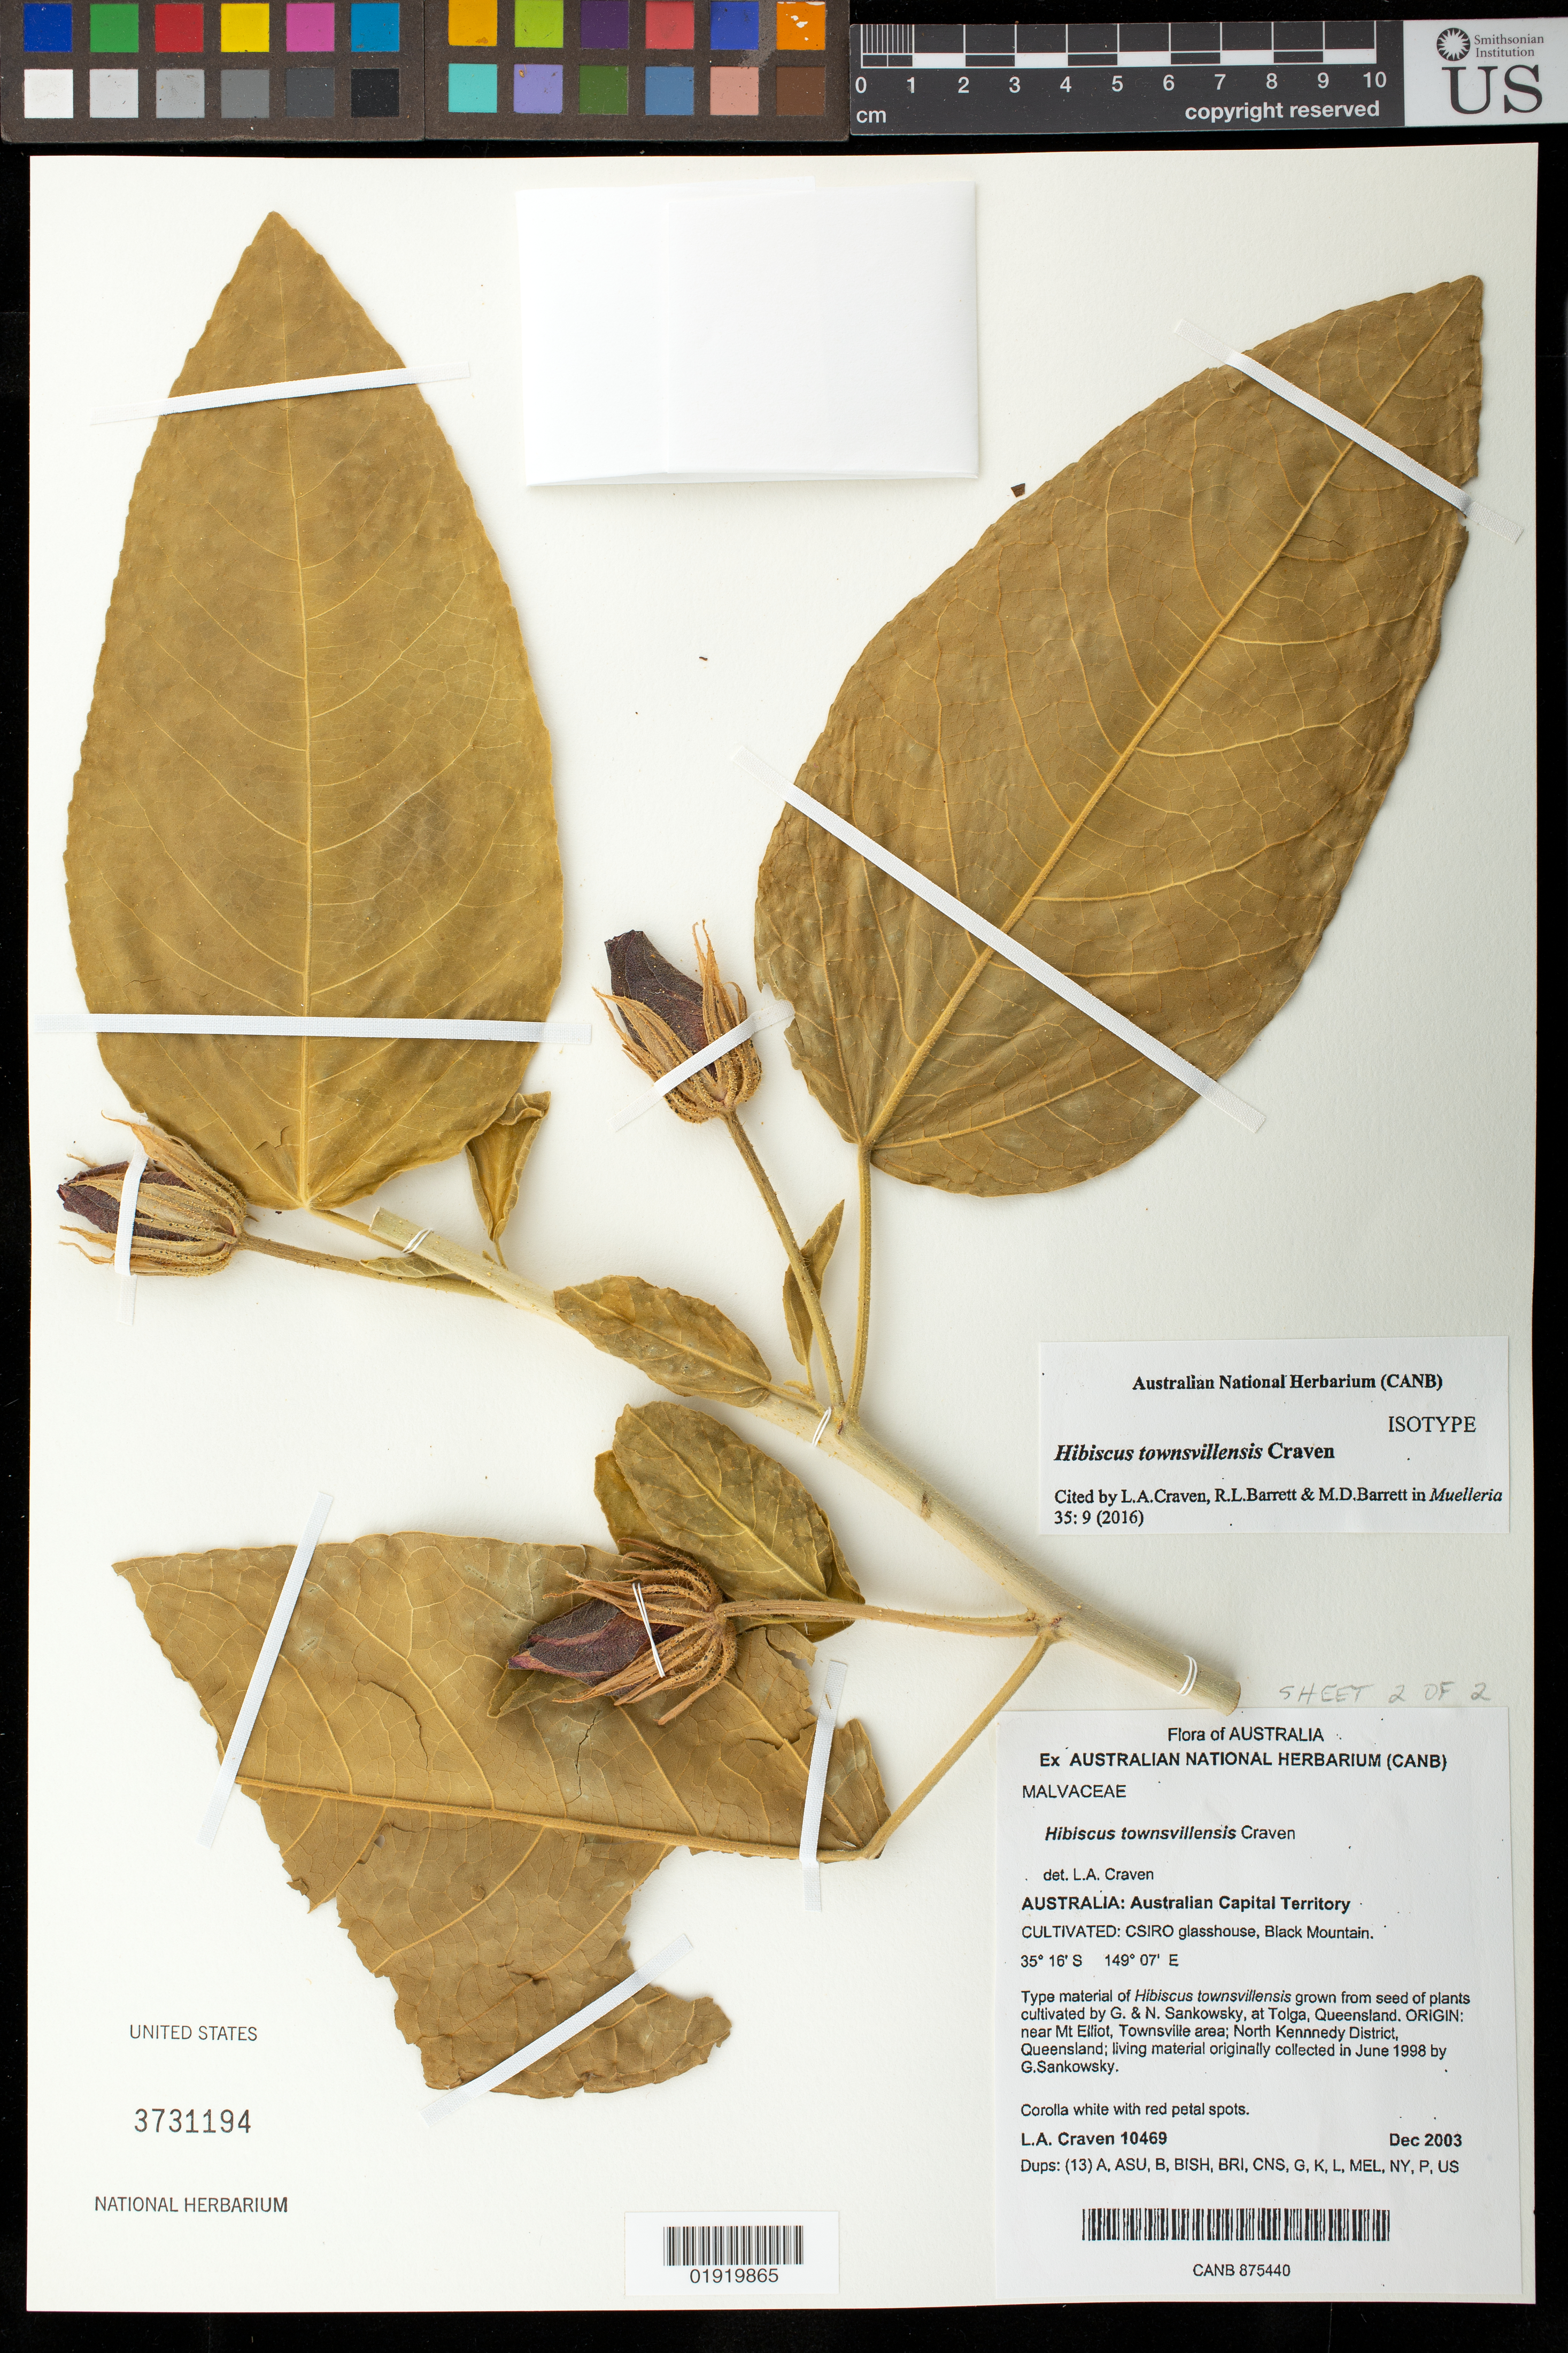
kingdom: Plantae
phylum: Tracheophyta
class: Magnoliopsida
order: Malvales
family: Malvaceae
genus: Hibiscus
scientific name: Hibiscus townsvillensis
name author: Craven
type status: Isotype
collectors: L. A. Craven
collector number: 10469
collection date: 2003-12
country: Australia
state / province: Australian Capital Territory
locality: Cultivated: CSIRO glasshouse, Black Mountain. Grown from seed of plants cultivated by G. & N. Sankowsky, at Tolga, Queensland. Origin: near Mt. Elliot, Townsville area; North Kennedy District, Queensland; living material originally collected in June 1998 by GJ. Sankowsky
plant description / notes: Cultivated: CSIRO glasshouse, Black Mountain. Grown from seed of plants cultivated by G. & N. Sankowsky, at Tolga, Queensland. Origin: near Mt. Elliot, Townsville area; North Kennedy District, Queensland; living material originally collected in June 1998 by GJ. Sankowsky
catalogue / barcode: US 3731194